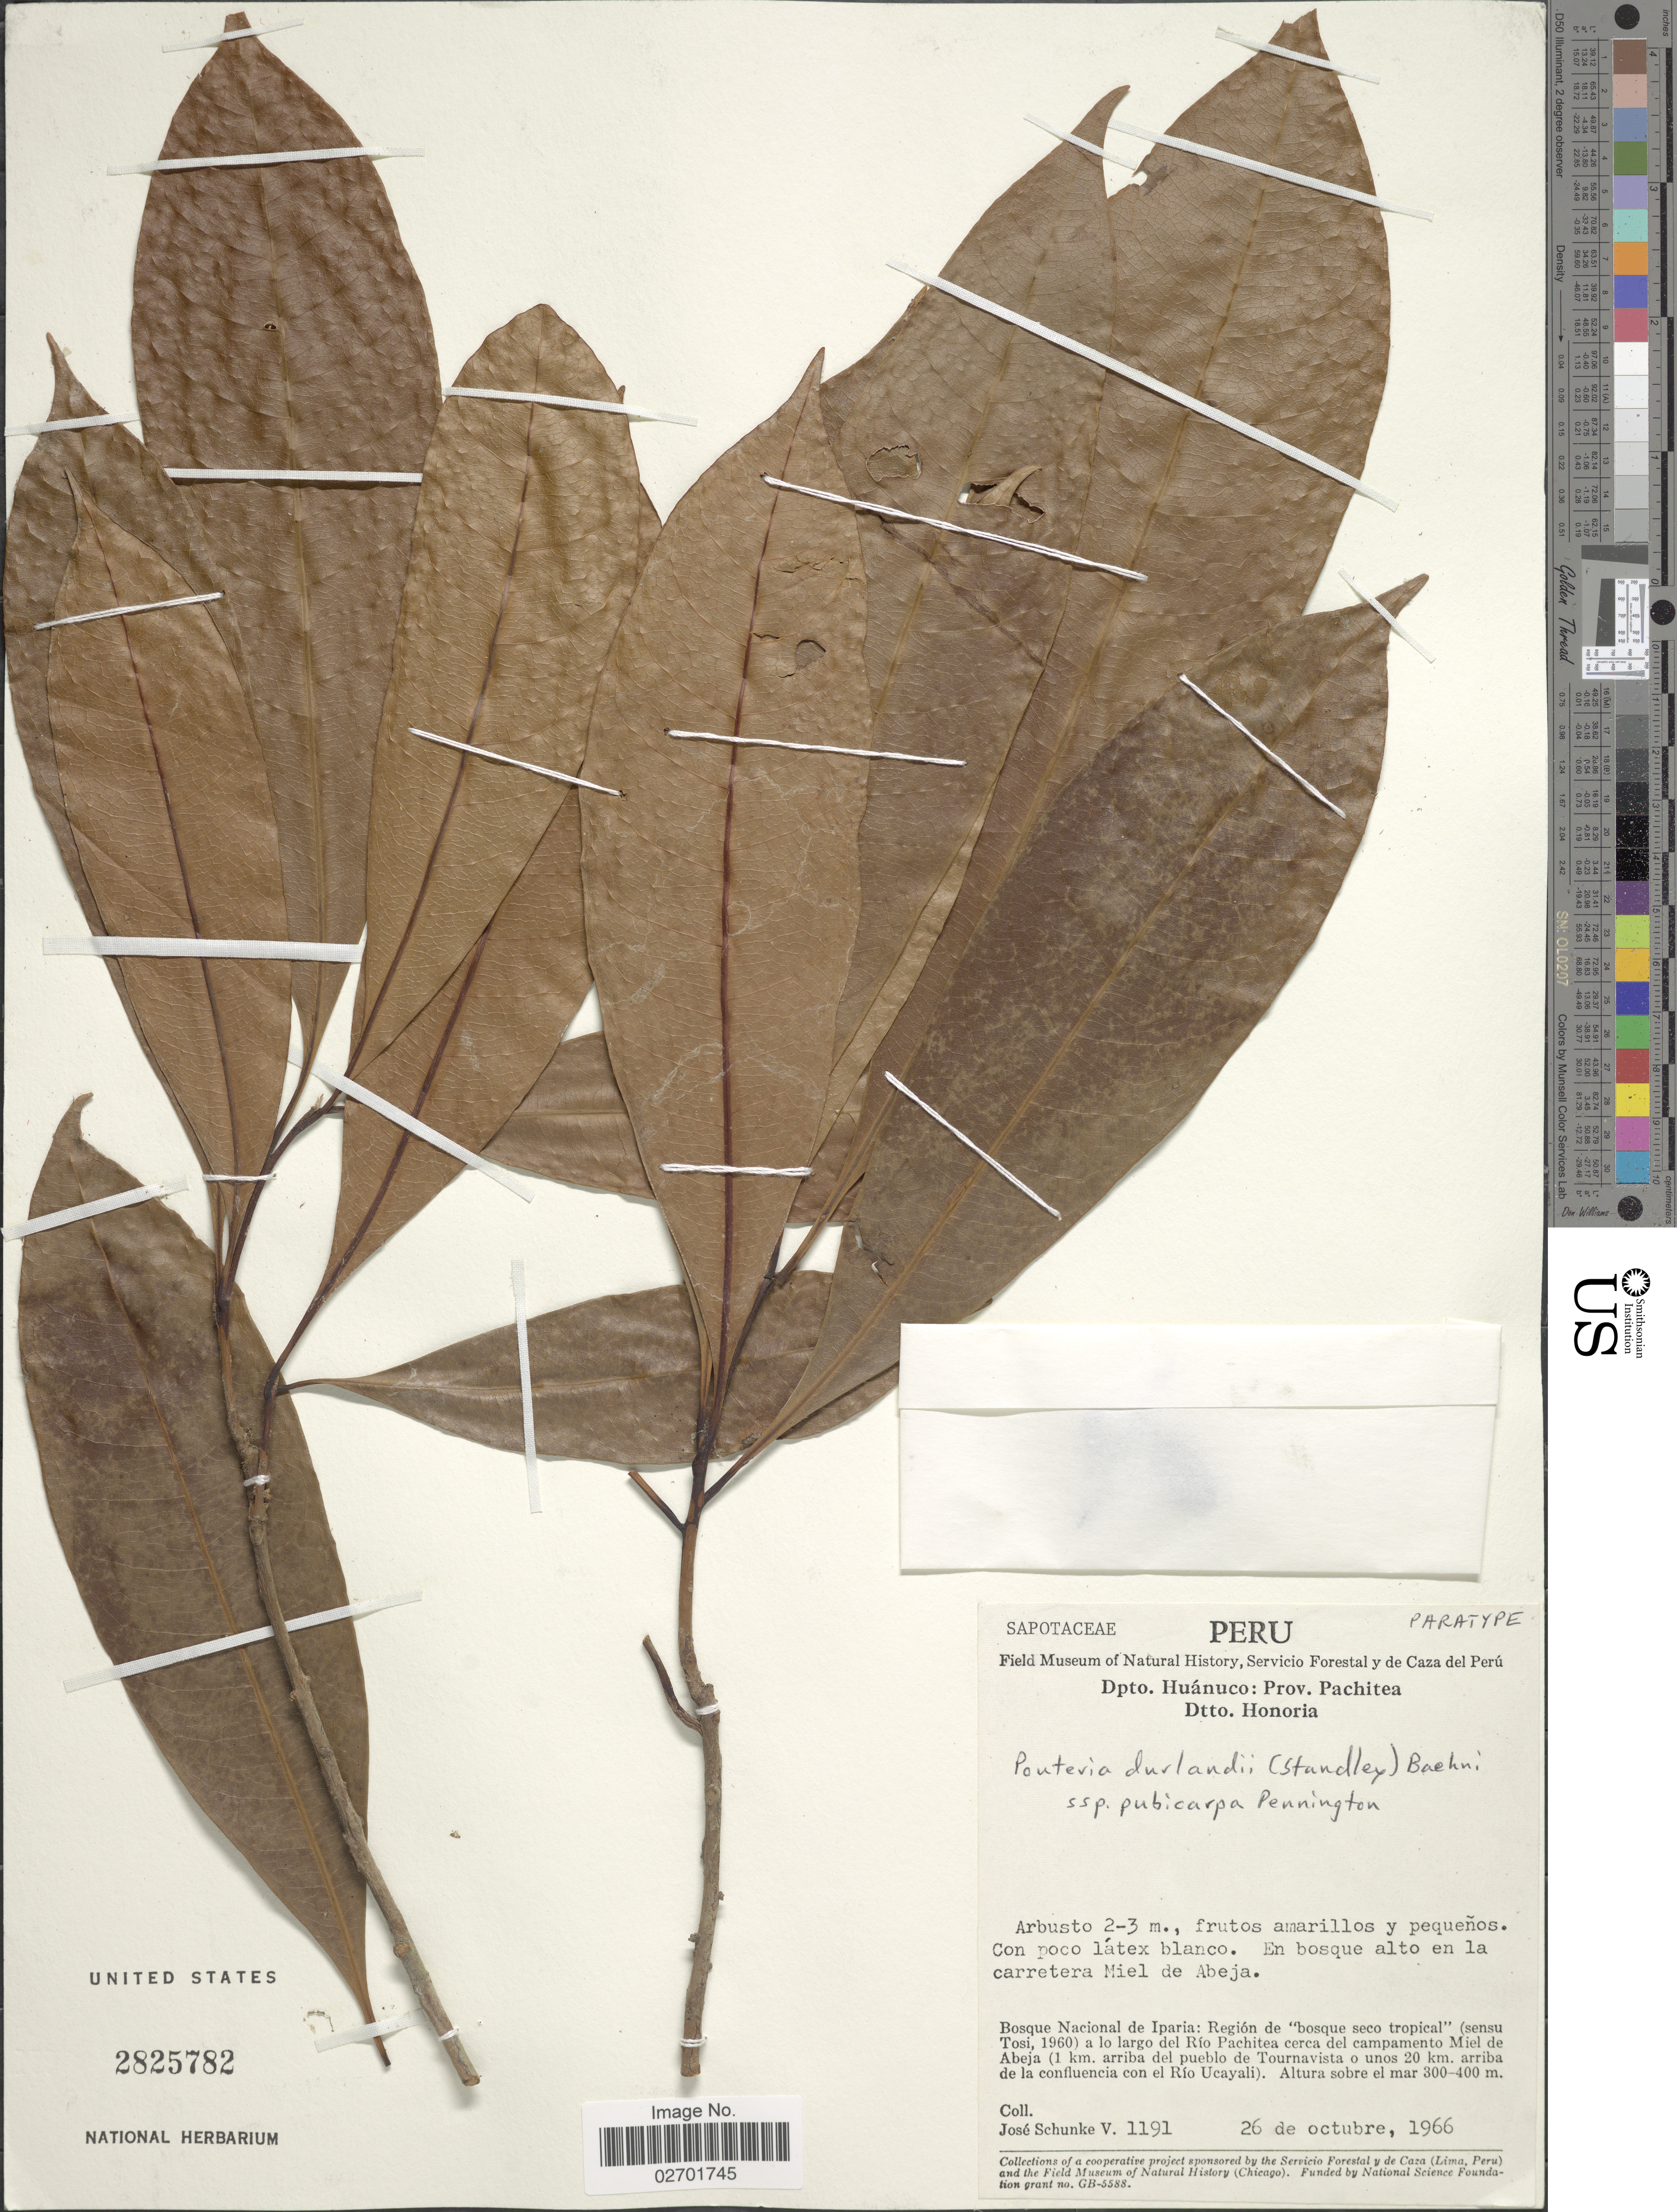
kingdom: Plantae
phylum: Tracheophyta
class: Magnoliopsida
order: Ericales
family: Sapotaceae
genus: Pouteria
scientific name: Pouteria durlandii subsp. pubicarpa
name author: T.D. Penn.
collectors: J. Schunke Vigo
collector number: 1191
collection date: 1966-10-26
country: Peru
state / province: Huánuco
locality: Dpto. Huanuco: Prov. Pachitea, Dtto. Honoria, Bosque Nacional de Iparia: Regionde bosque seco tropical (sensu Tosi 1960) a lo largo del Rio Pachitea cerca del campamento Miel de Abeja (1 km. aariba del puebla de Tournavista o unos 20 km. arriba de la confluencia con el Rio Ucayali)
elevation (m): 300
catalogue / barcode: US 2825782